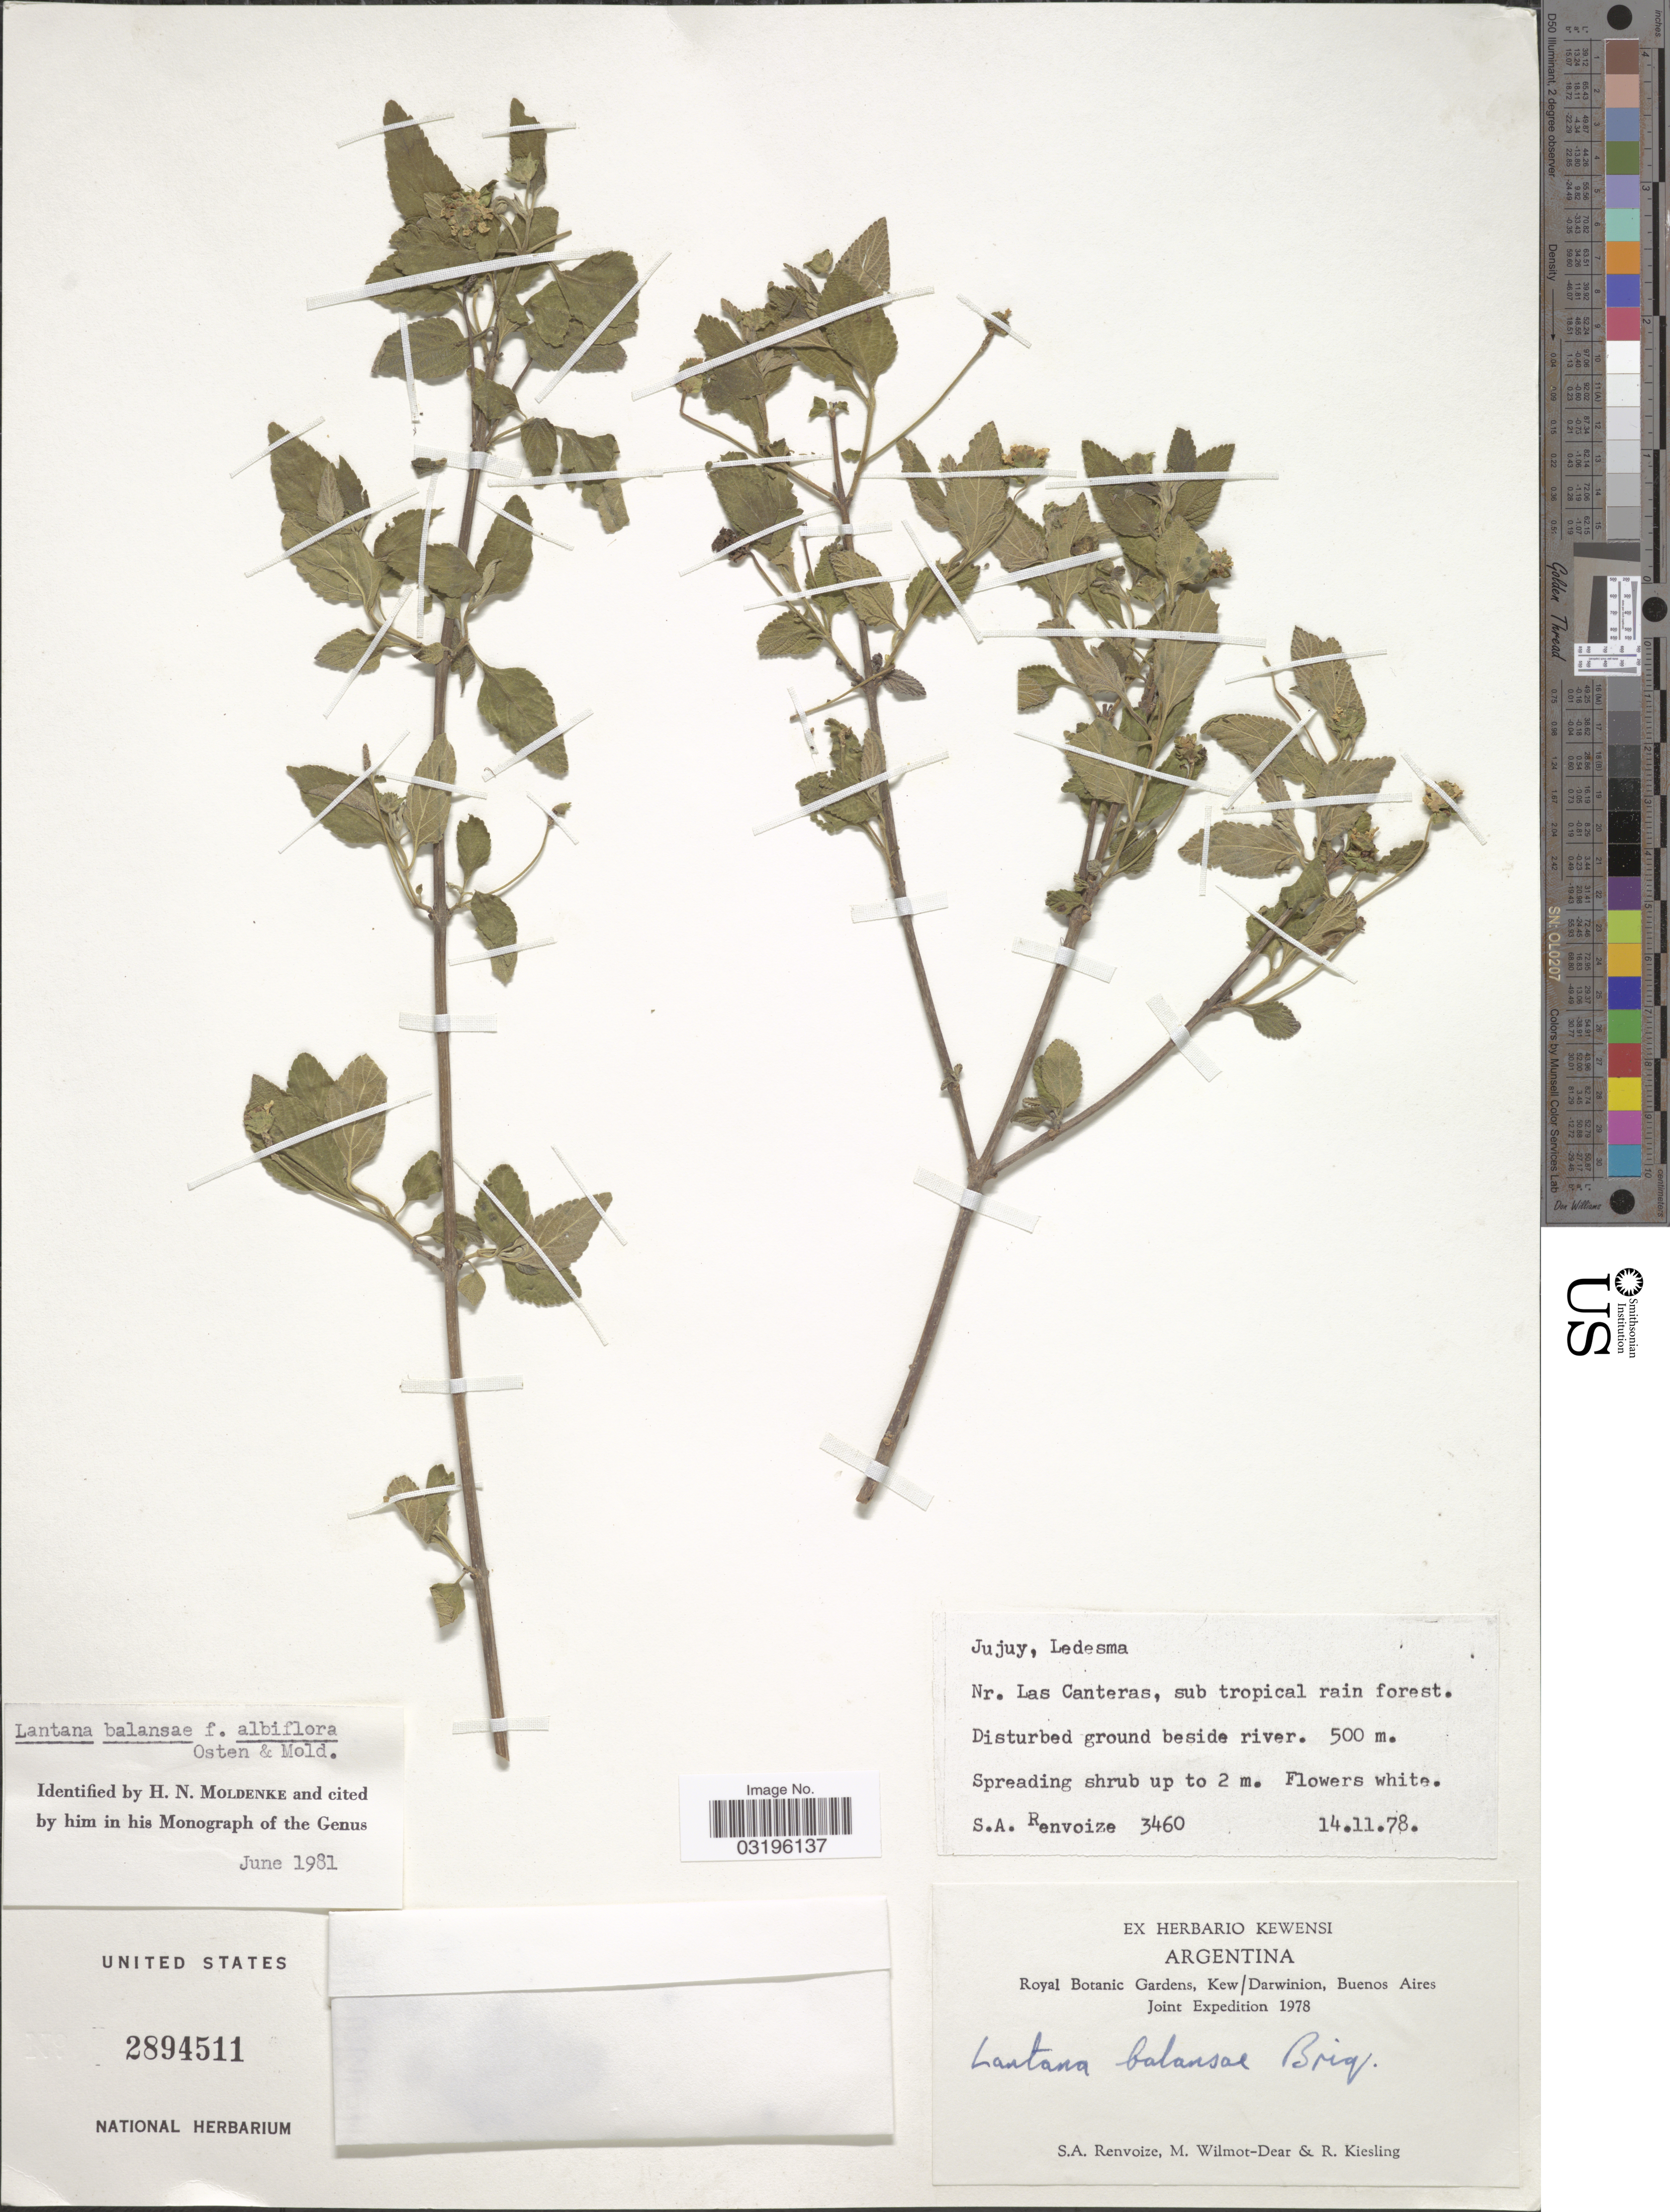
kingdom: Plantae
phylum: Tracheophyta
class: Magnoliopsida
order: Lamiales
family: Verbenaceae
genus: Lantana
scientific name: Lantana balansae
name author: Briq.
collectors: S. A. Renvoize, C. Wilmot-Dear & R. Kiesling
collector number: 3460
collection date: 1978-11-14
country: Argentina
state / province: Jujuy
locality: Nr. Las Canteras, sub tropical rain forest. Disturbed ground beside river.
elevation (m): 500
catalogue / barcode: US 2894511